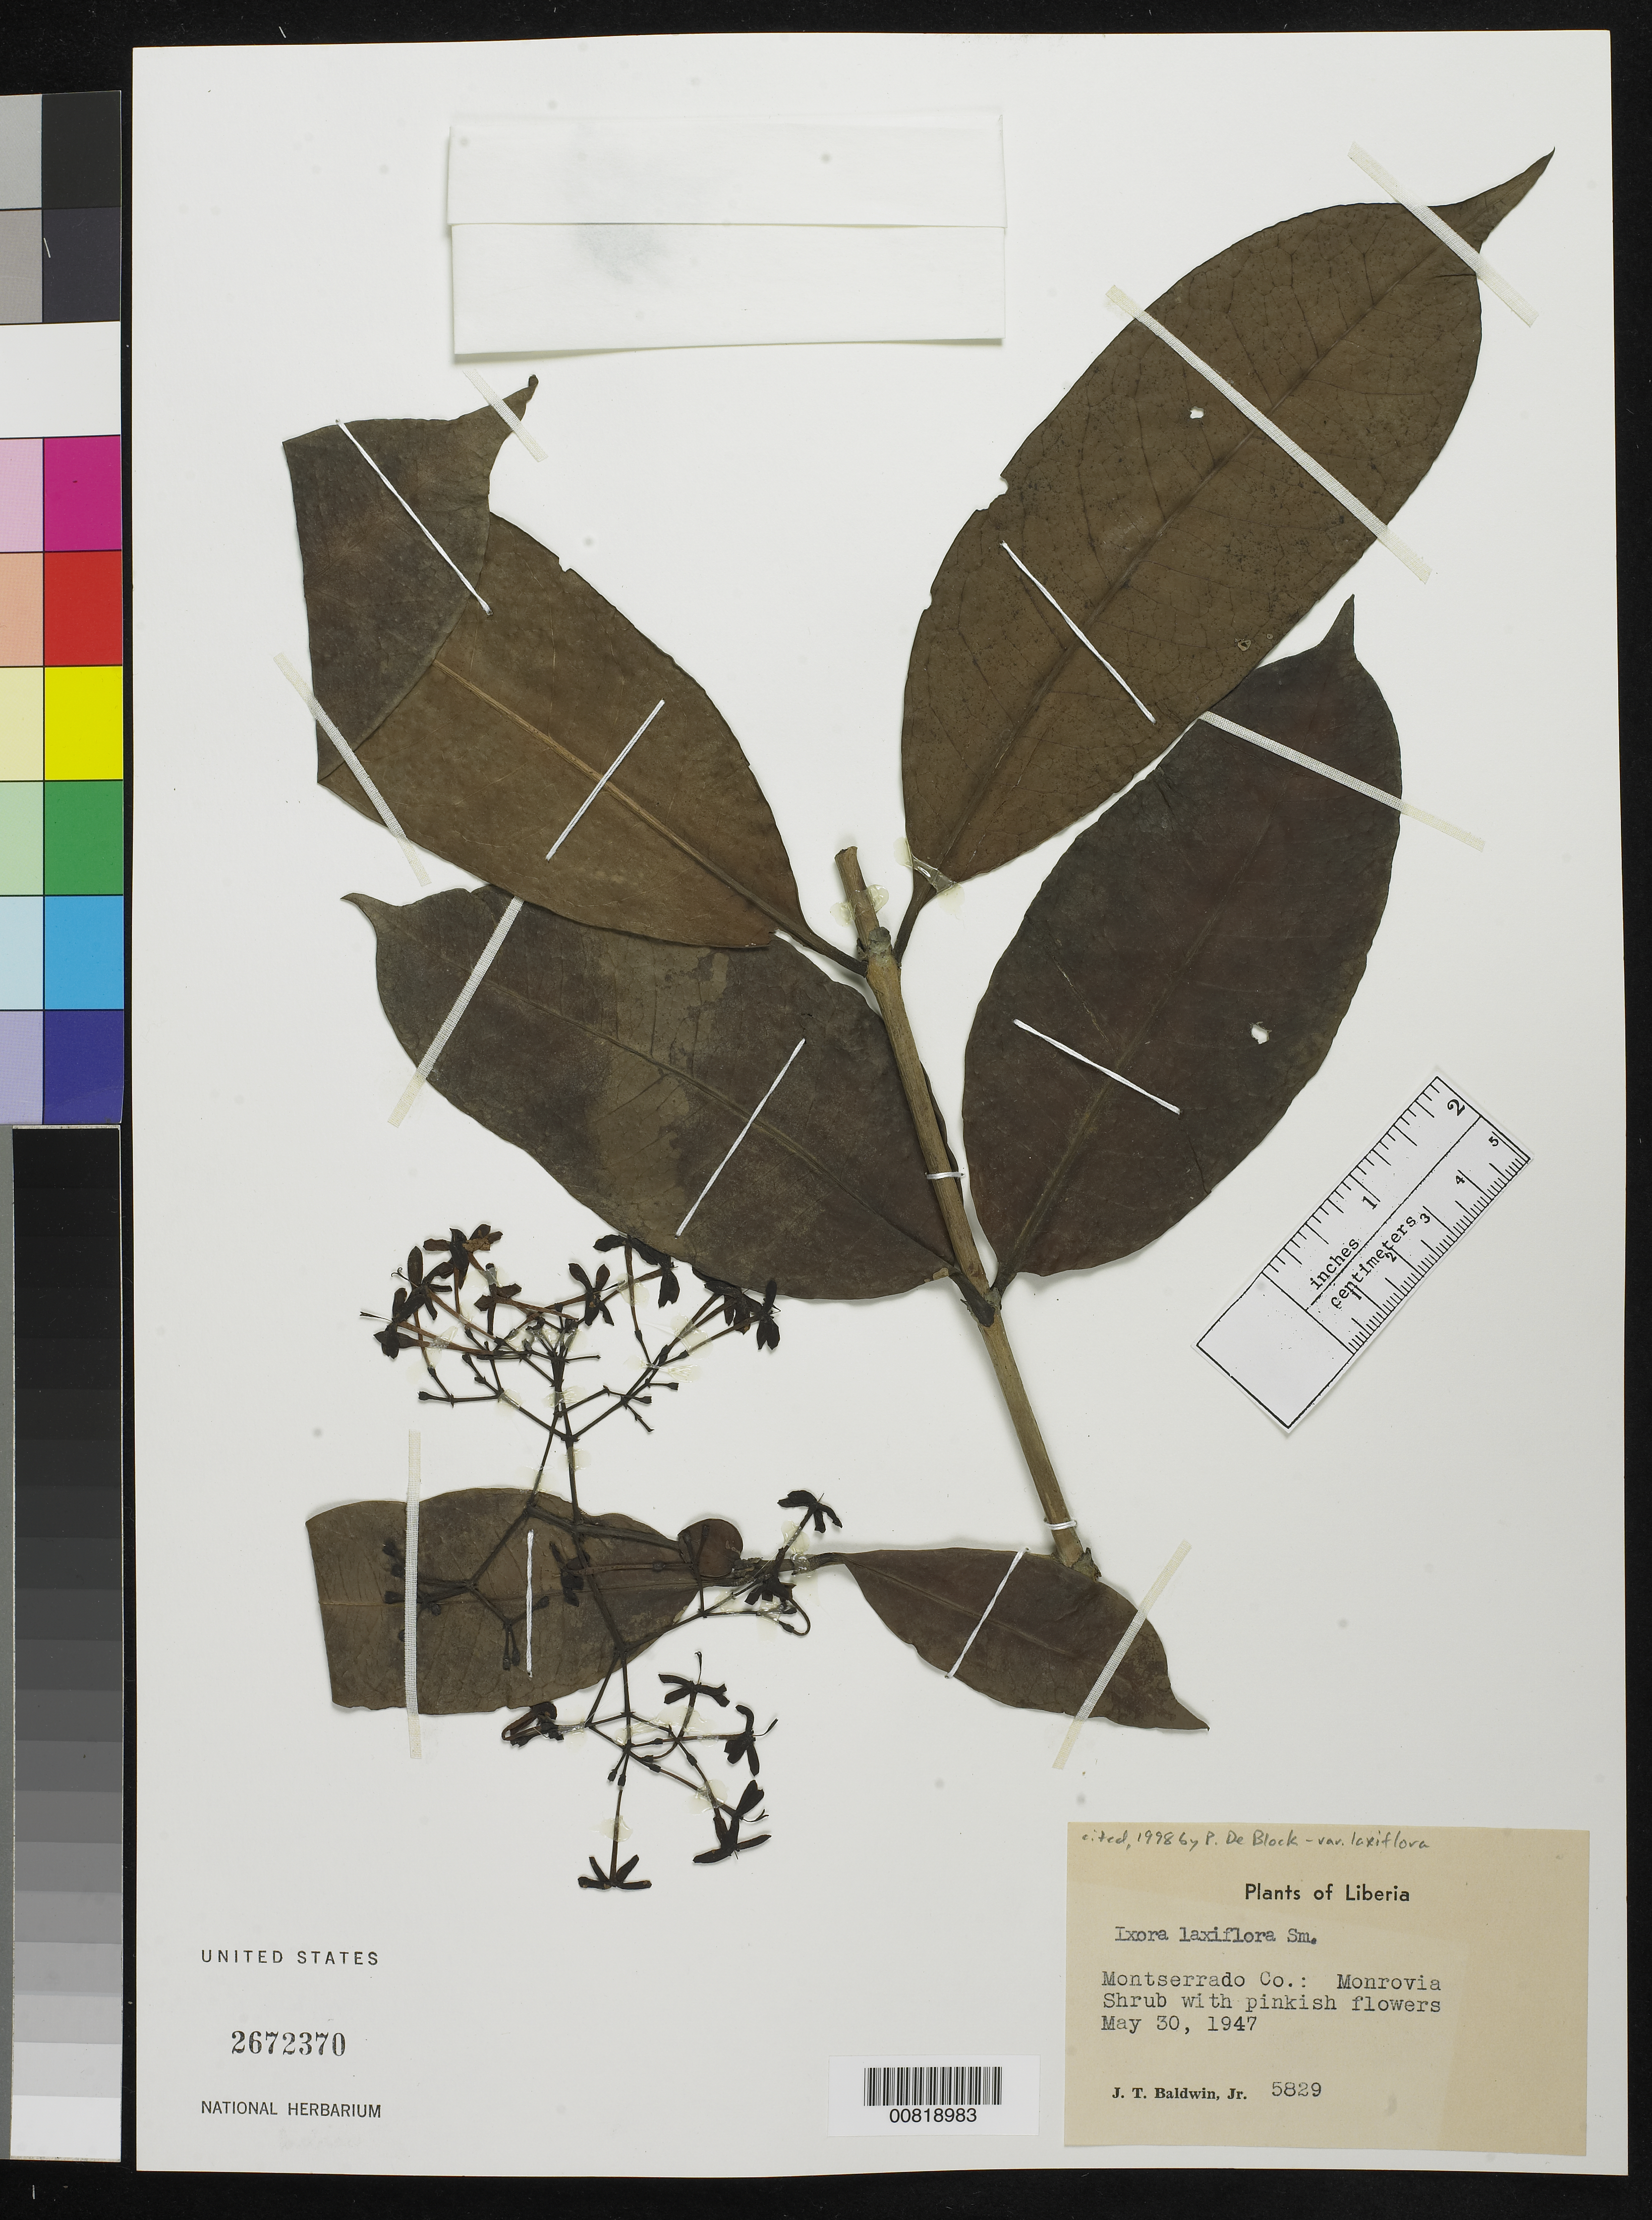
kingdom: Plantae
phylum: Tracheophyta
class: Magnoliopsida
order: Gentianales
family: Rubiaceae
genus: Ixora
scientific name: Ixora laxiflora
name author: Sm.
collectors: J. T. Baldwin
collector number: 5829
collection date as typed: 30 May 1947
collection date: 1947-05-30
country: Liberia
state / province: Montserrado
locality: Monrovia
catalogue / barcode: US 2672370